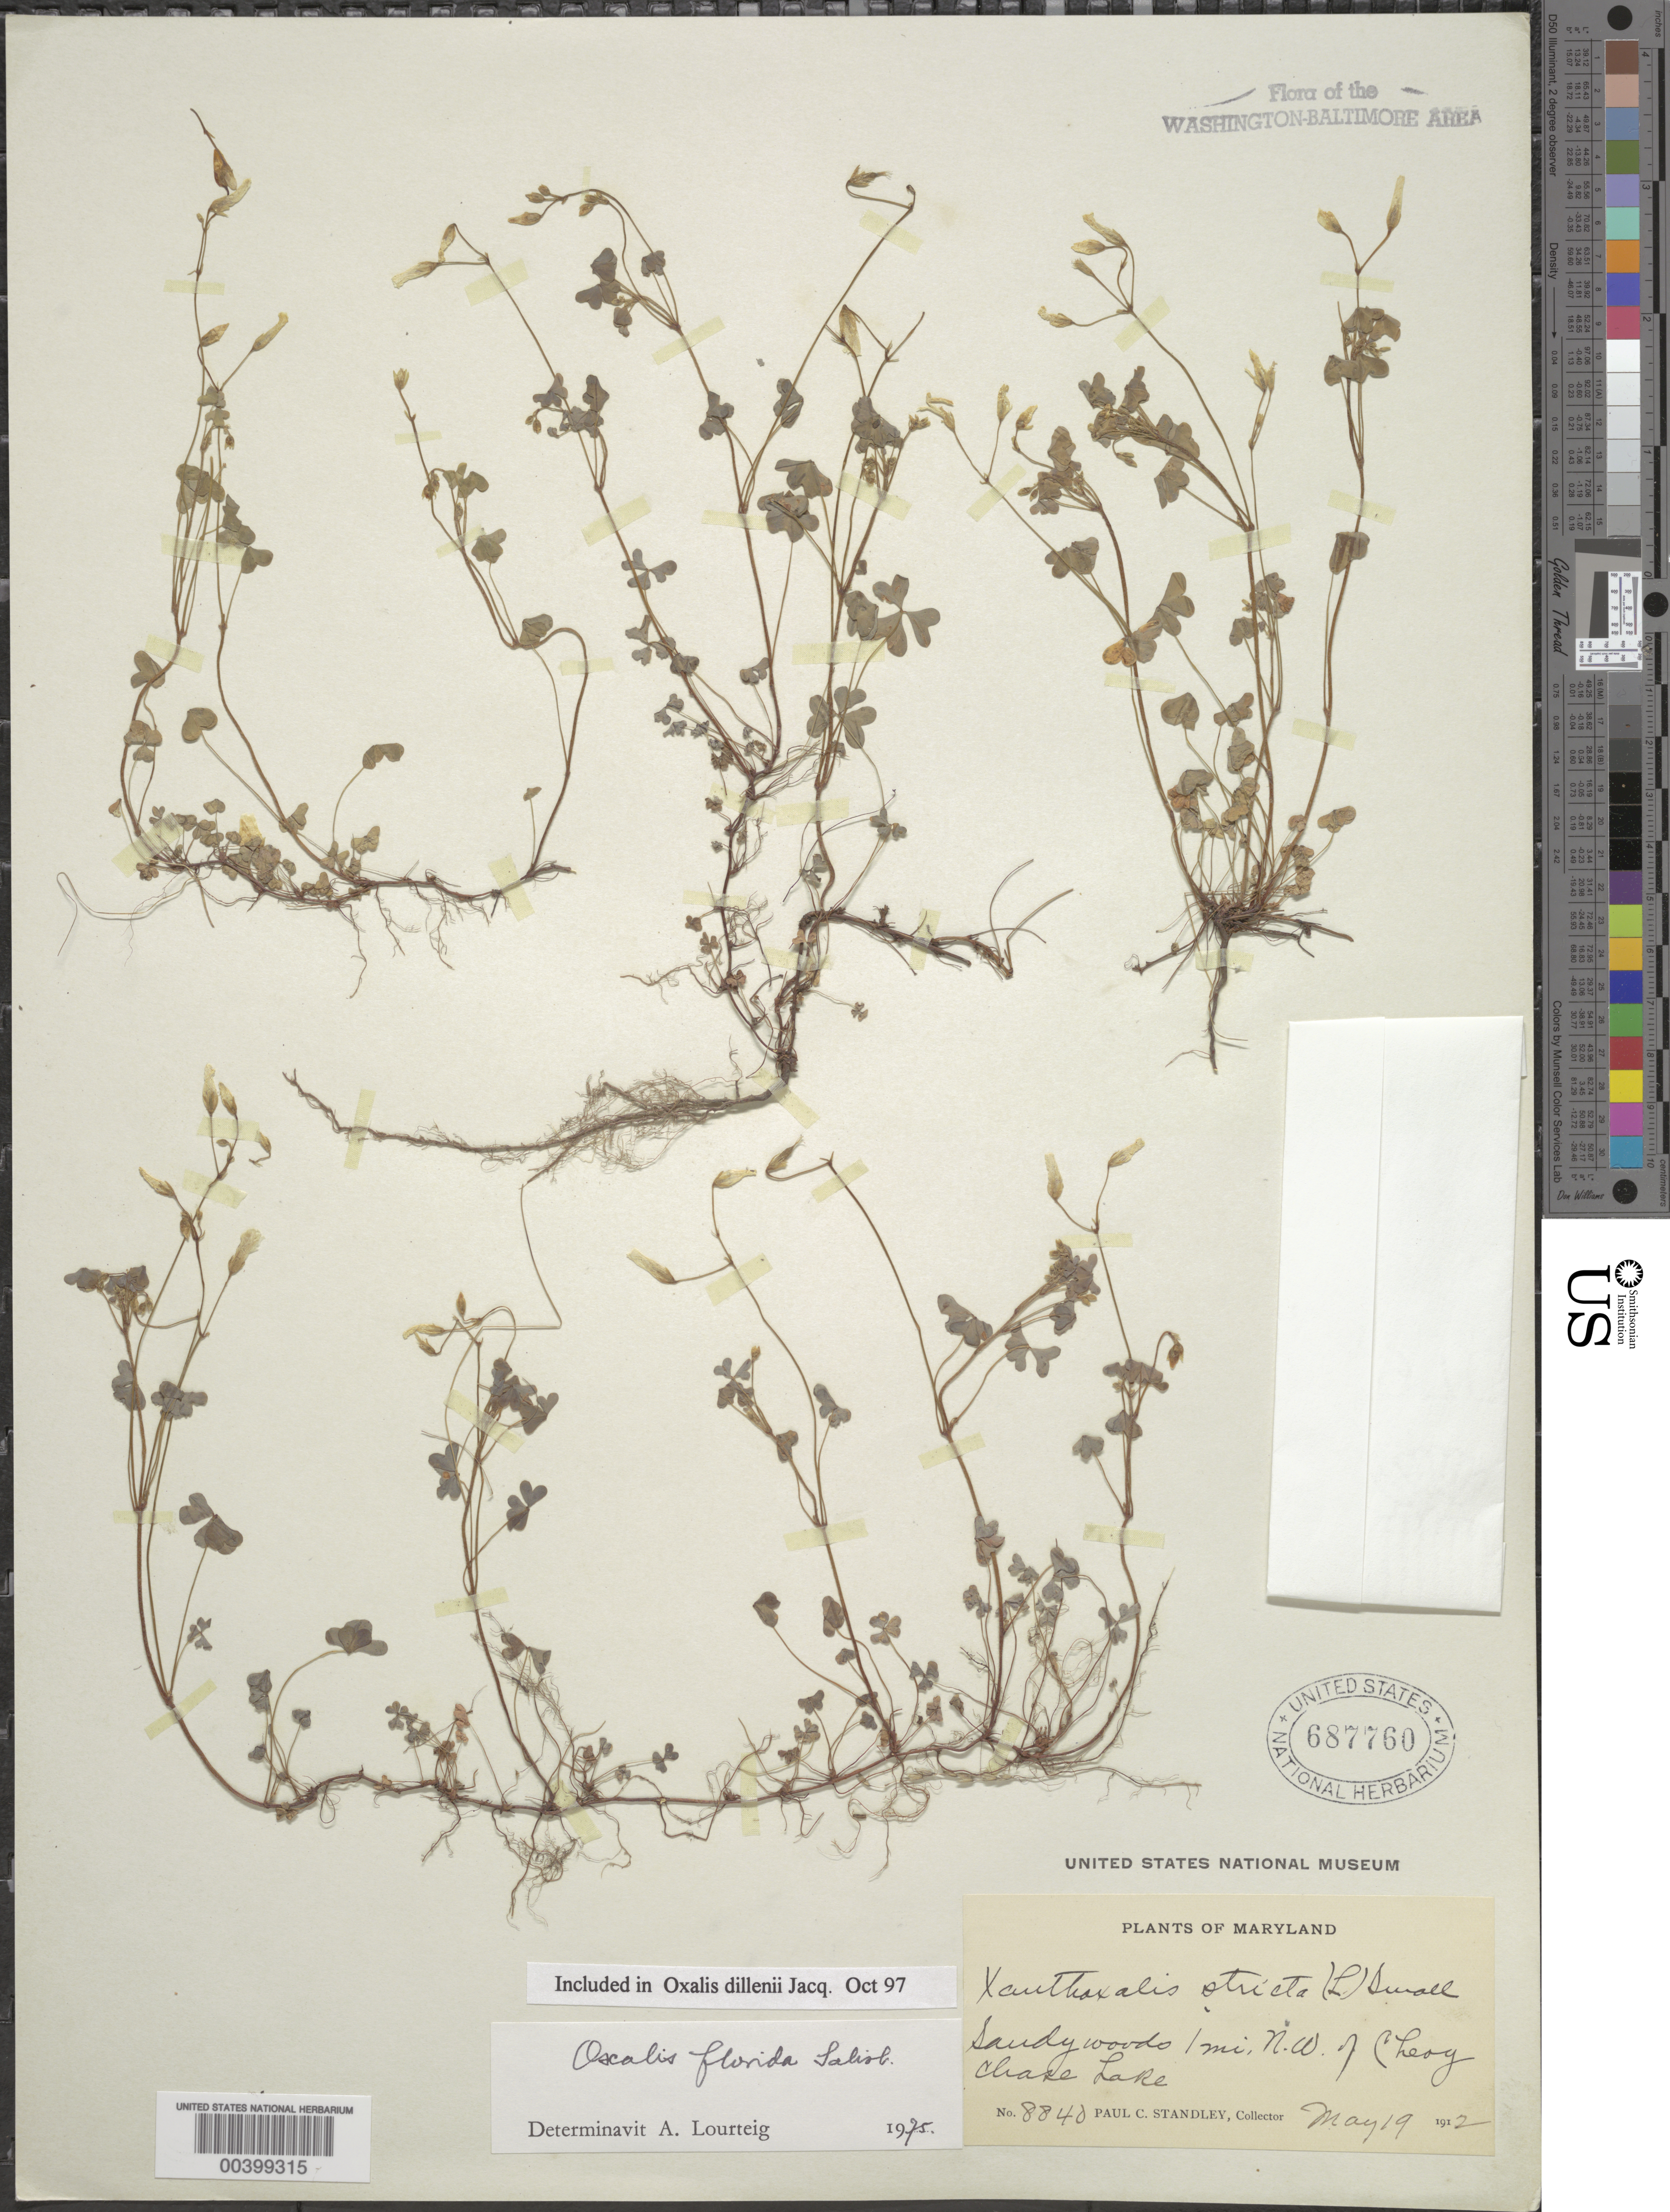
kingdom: Plantae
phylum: Tracheophyta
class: Magnoliopsida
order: Oxalidales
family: Oxalidaceae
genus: Oxalis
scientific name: Oxalis dillenii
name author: Jacq.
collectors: P. C. Standley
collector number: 8840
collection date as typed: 19 May 1912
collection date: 1912-05-19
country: United States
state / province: Maryland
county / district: Montgomery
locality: Northwest of Chevy Chase Lake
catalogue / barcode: US 687760